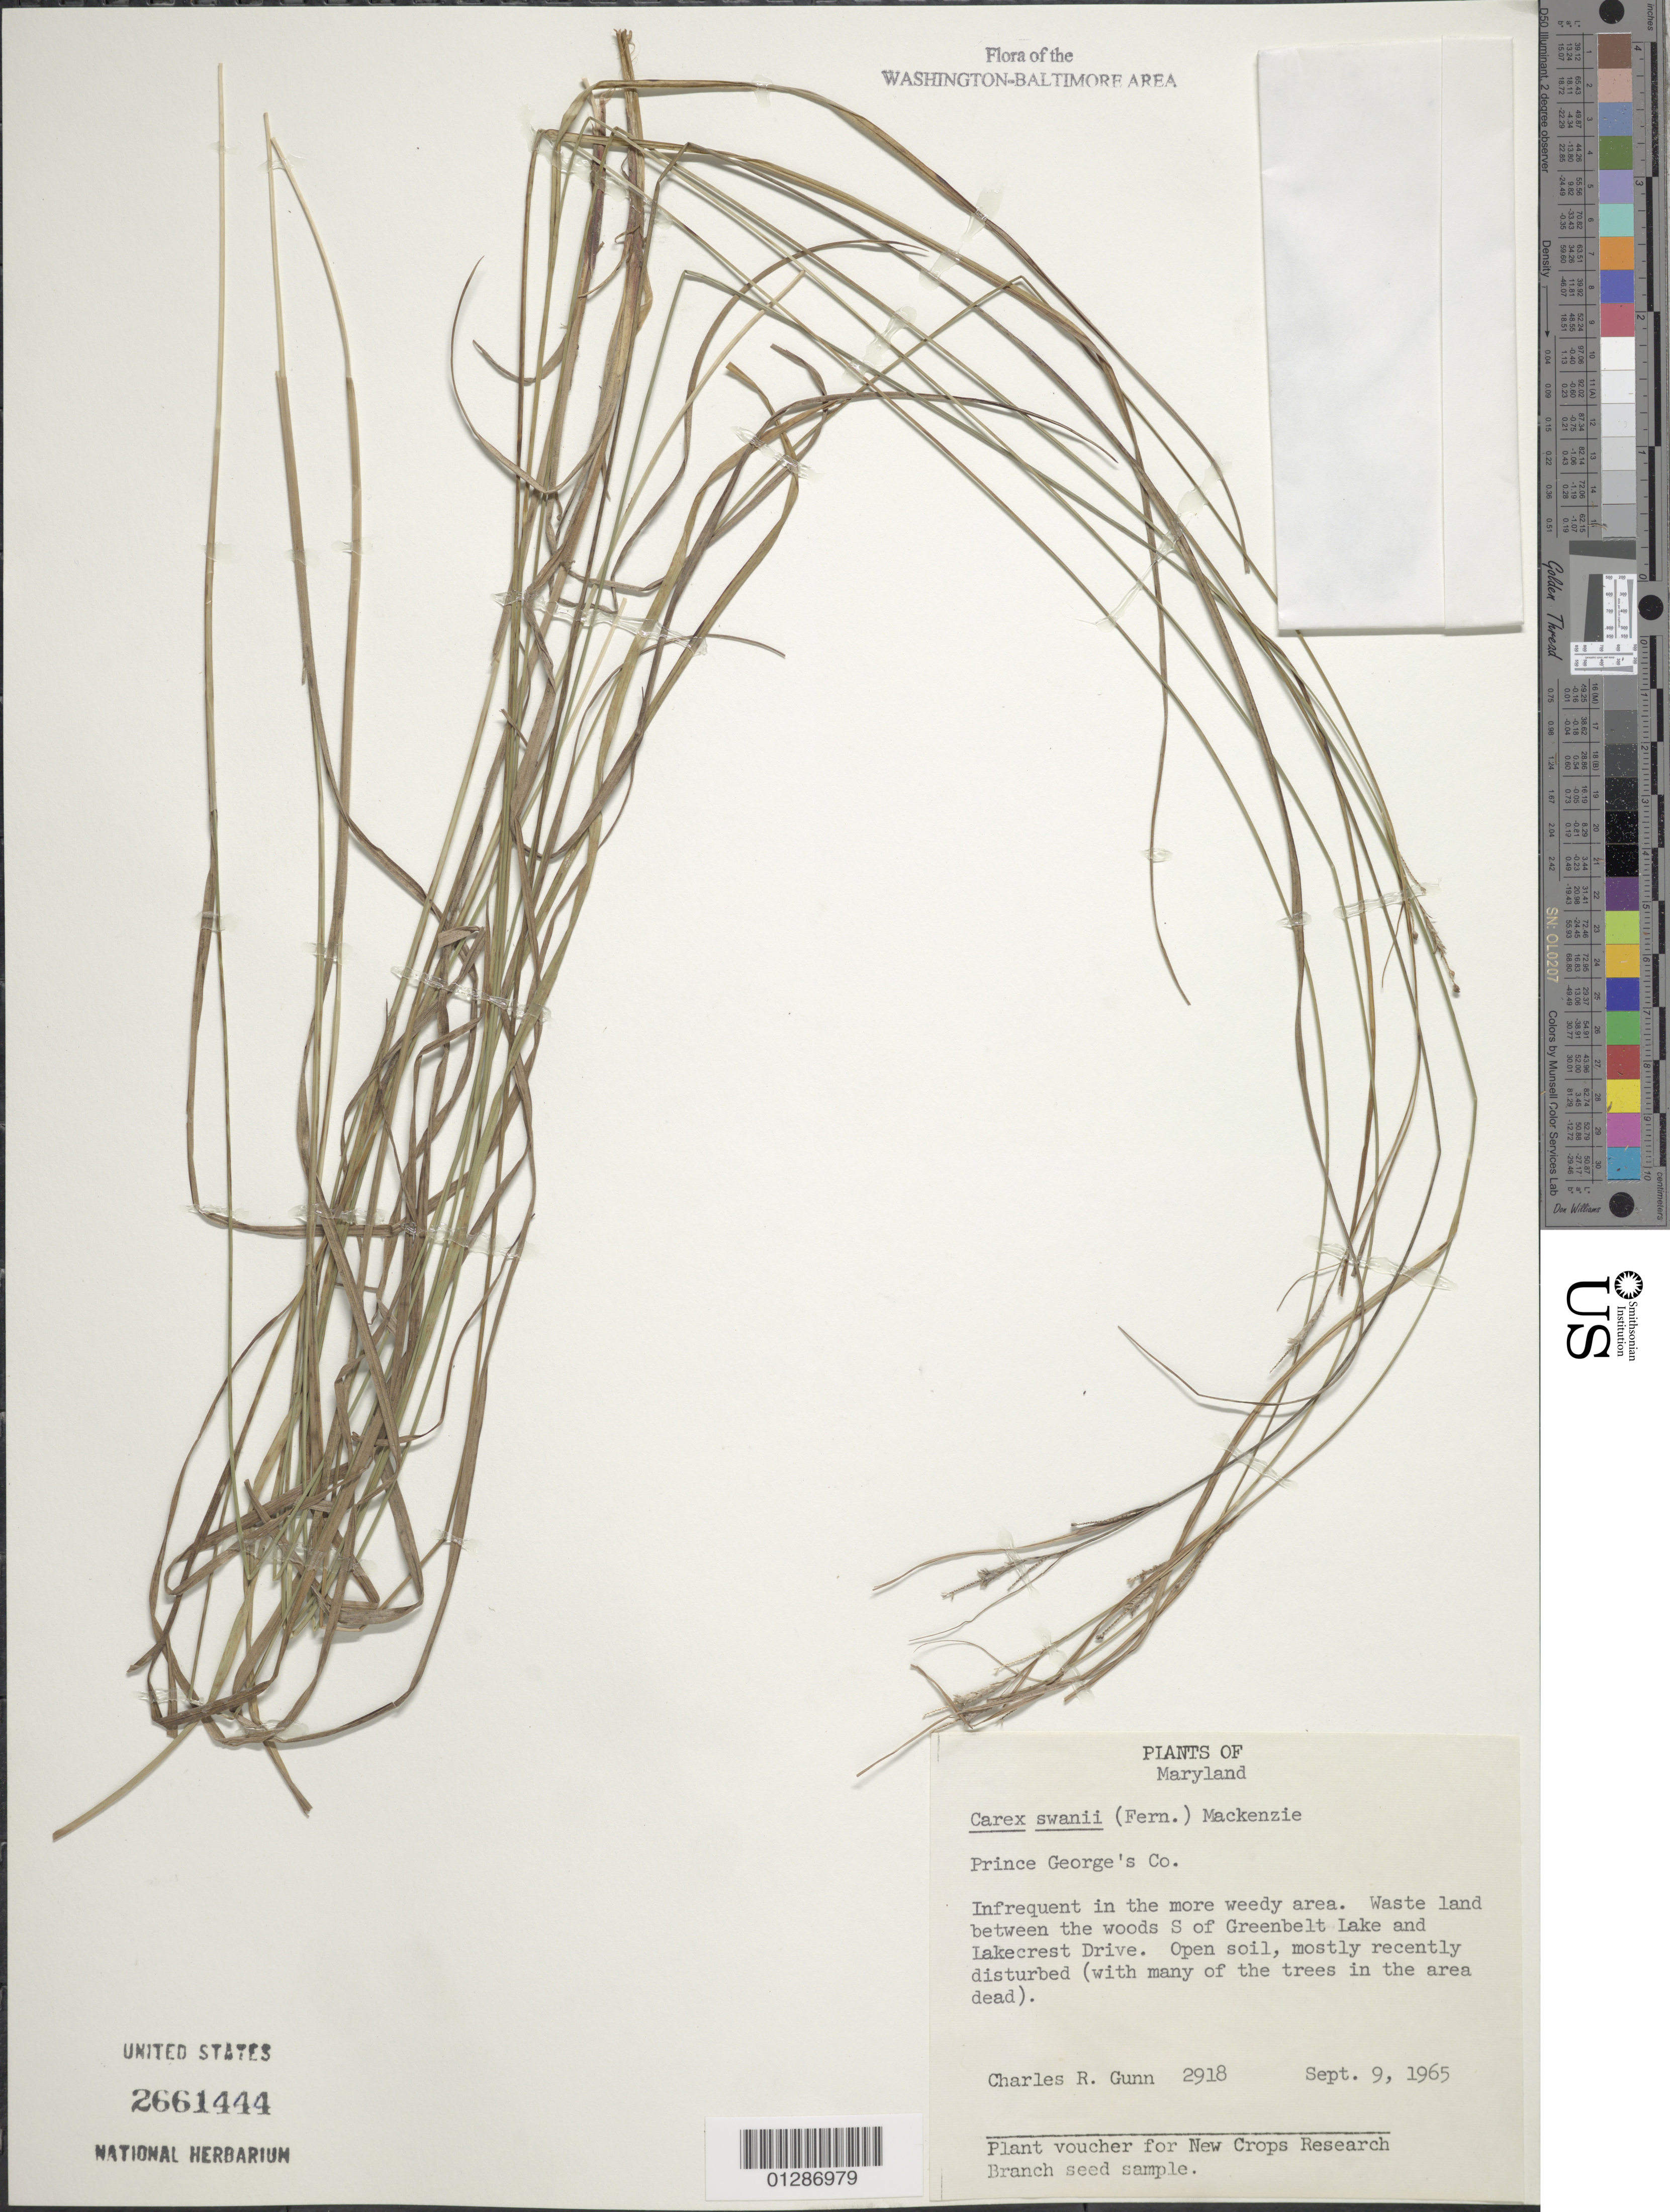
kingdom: Plantae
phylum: Tracheophyta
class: Liliopsida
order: Poales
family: Cyperaceae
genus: Carex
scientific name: Carex swanii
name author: (Fernald) Mack.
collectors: C. R. Gunn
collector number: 2918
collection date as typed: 9 Sep 1965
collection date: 1965-09-09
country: United States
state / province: Maryland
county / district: Prince George's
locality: S of Greenbelt Lake and Lakecrest Drive.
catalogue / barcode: US 2661444